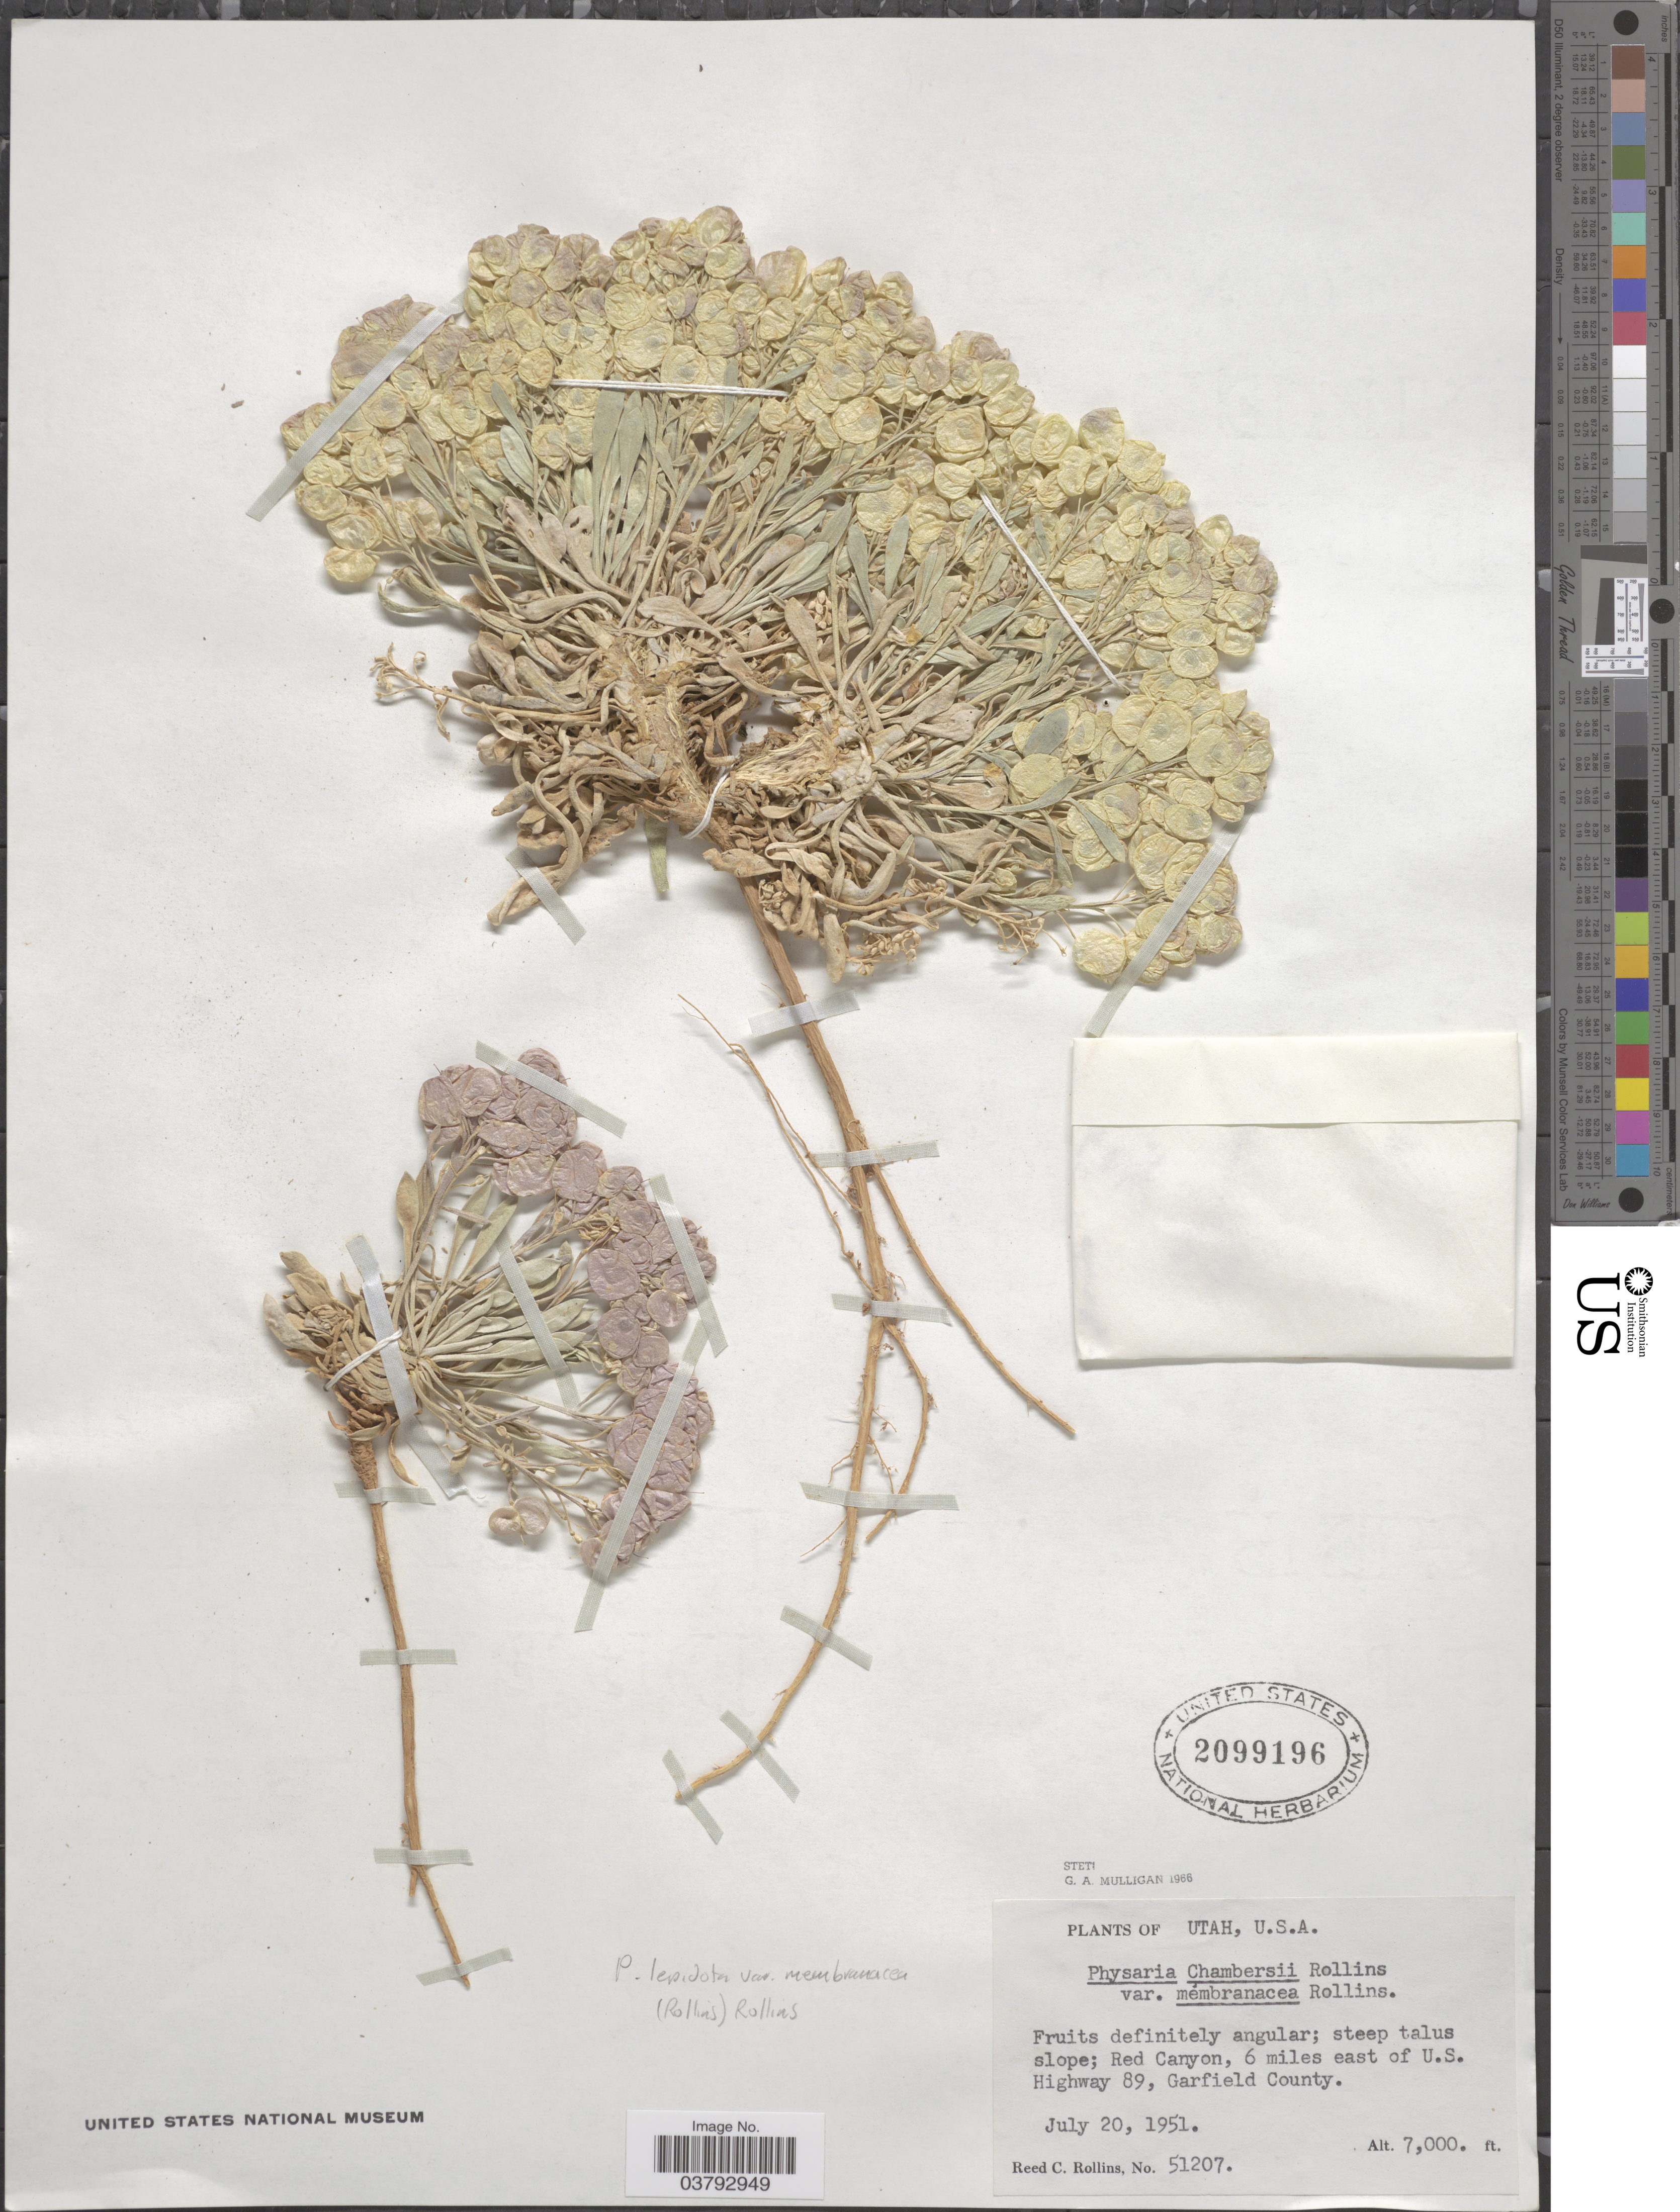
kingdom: Plantae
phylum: Tracheophyta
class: Magnoliopsida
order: Brassicales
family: Brassicaceae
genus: Physaria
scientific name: Physaria lepidota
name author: Rollins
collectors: R. C. Rollins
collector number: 51207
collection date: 1951-07-20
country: United States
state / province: Utah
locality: Red Canyon, 6 miles east of U.S. Highway 89, Garfield County.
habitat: steep talus slope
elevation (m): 2134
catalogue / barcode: US 2099196